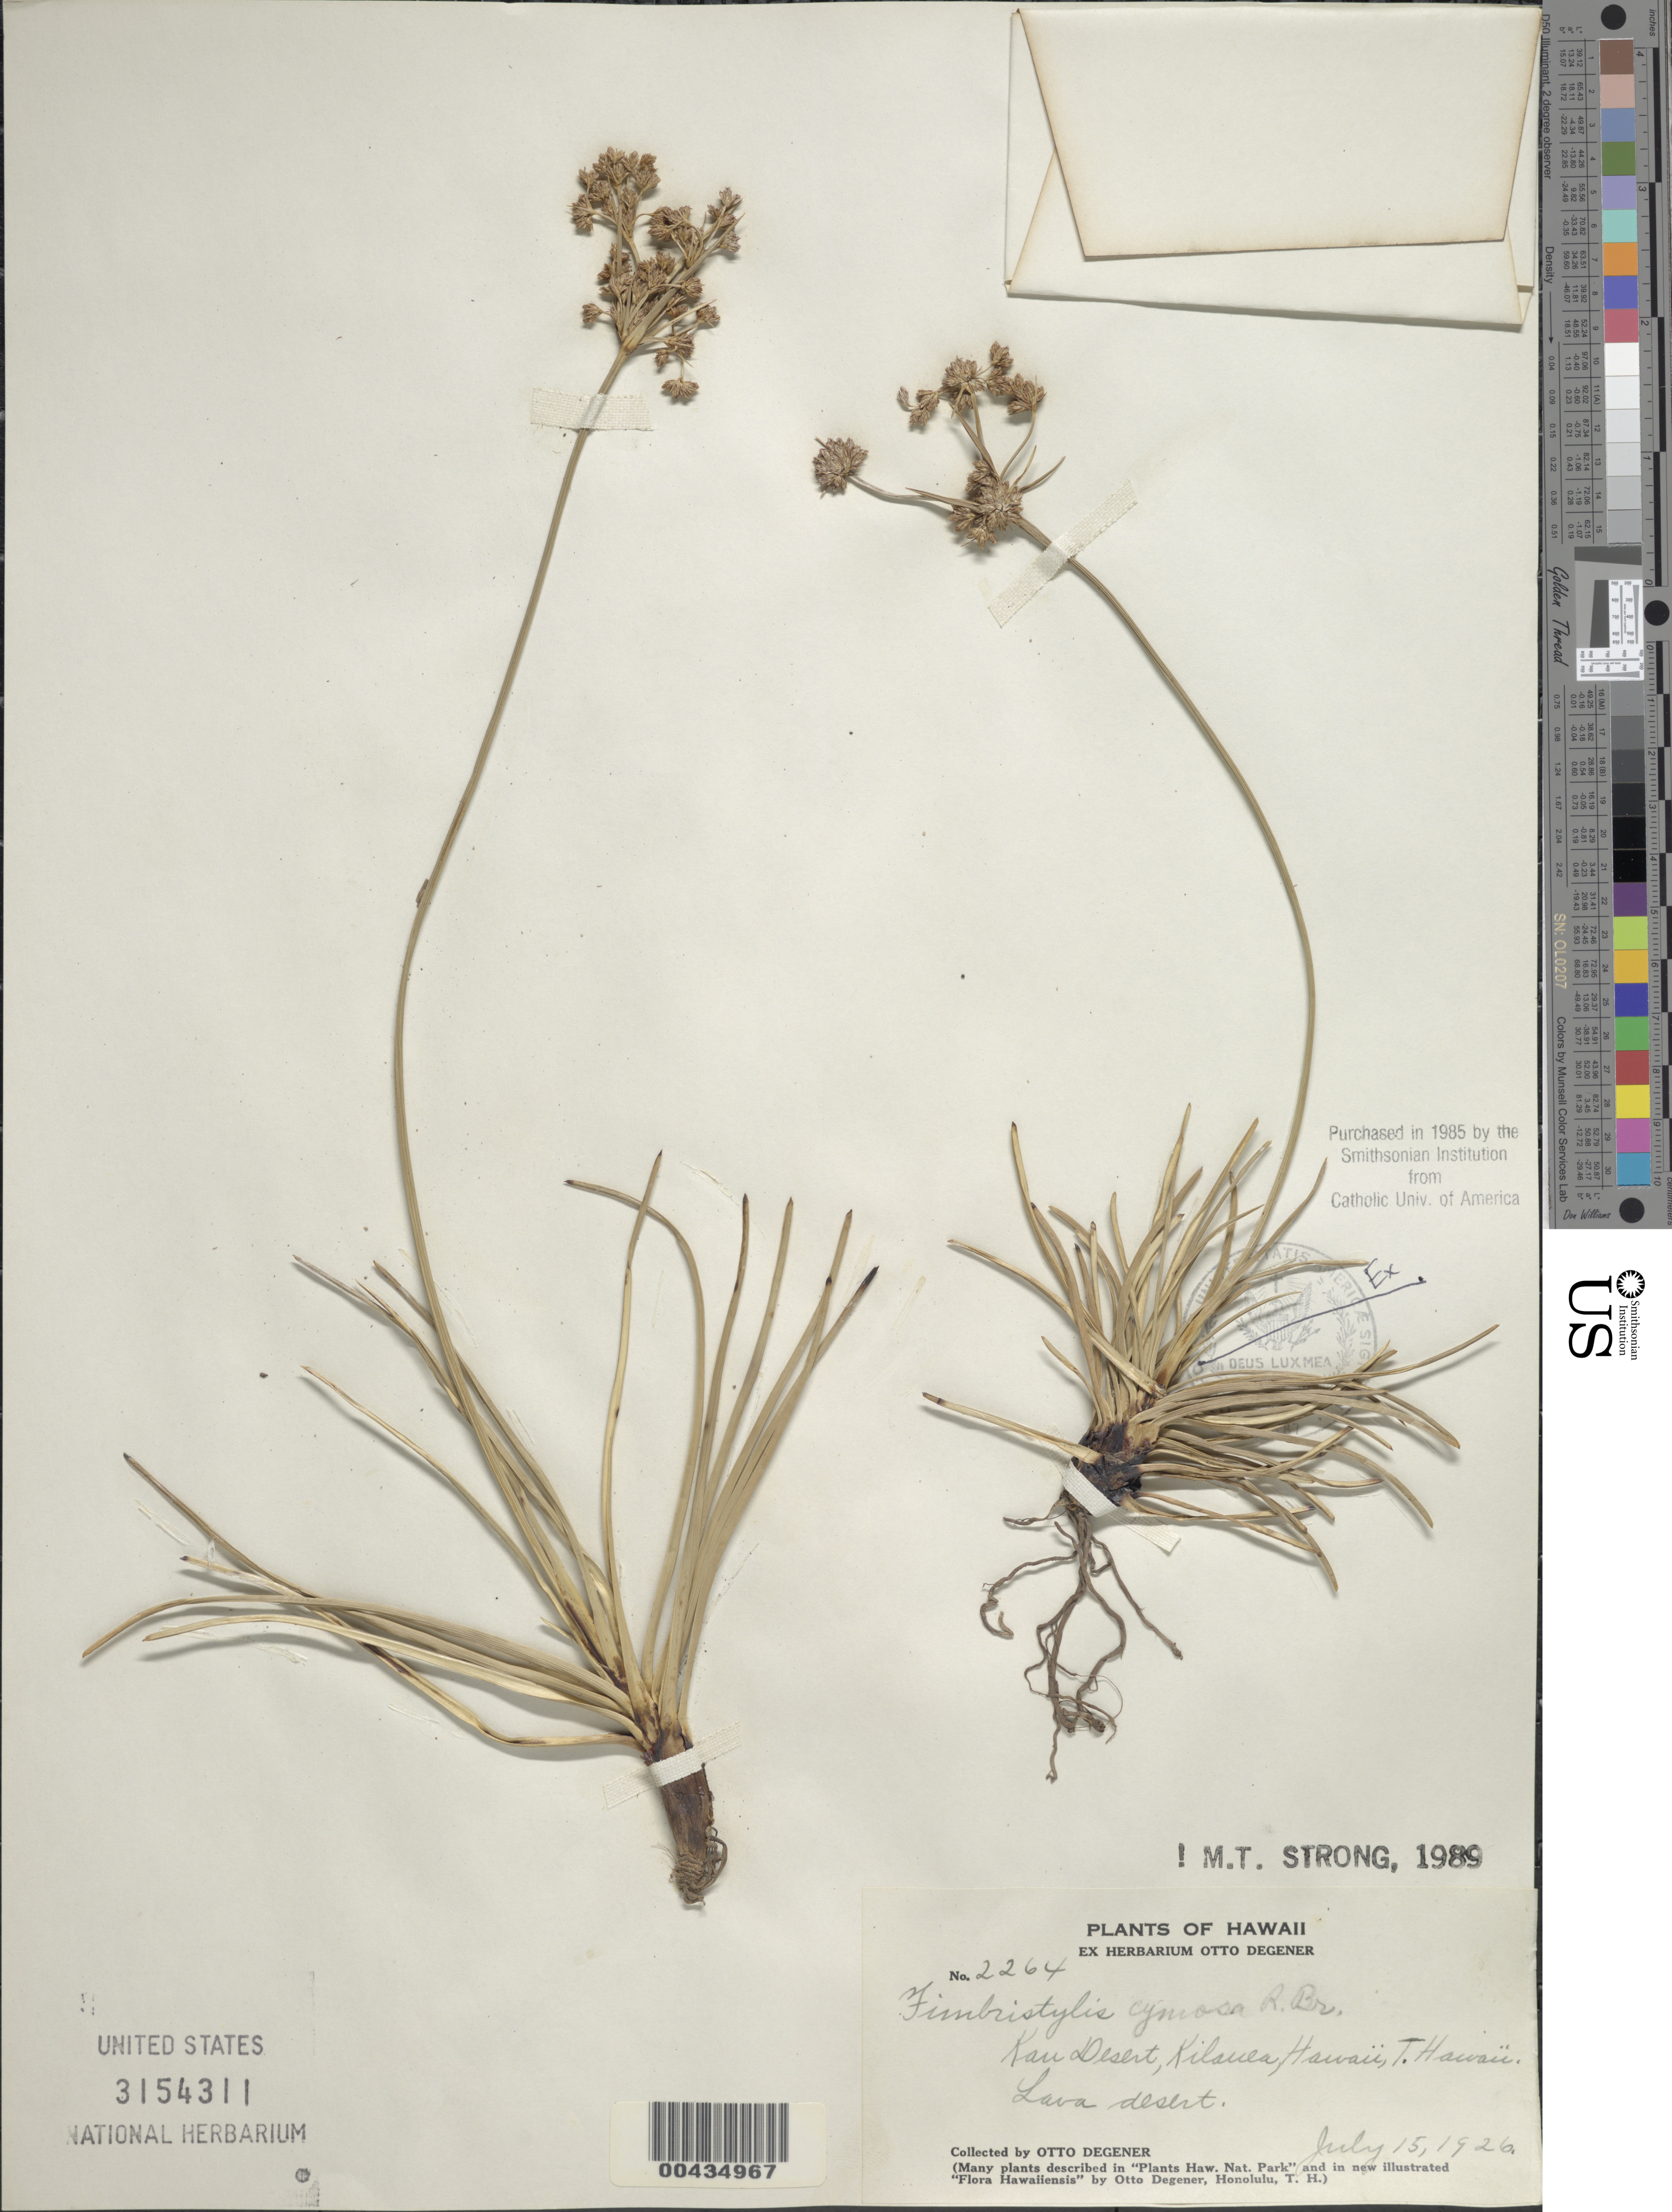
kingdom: Plantae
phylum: Tracheophyta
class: Liliopsida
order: Poales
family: Cyperaceae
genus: Fimbristylis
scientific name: Fimbristylis cymosa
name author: R. Br.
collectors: O. Degener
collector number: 2264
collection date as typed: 15 Jul 1926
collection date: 1926-07-15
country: United States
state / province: Hawaii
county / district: Hawaii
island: Hawaii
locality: Kau Desert, Kilauea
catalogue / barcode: US 3154311